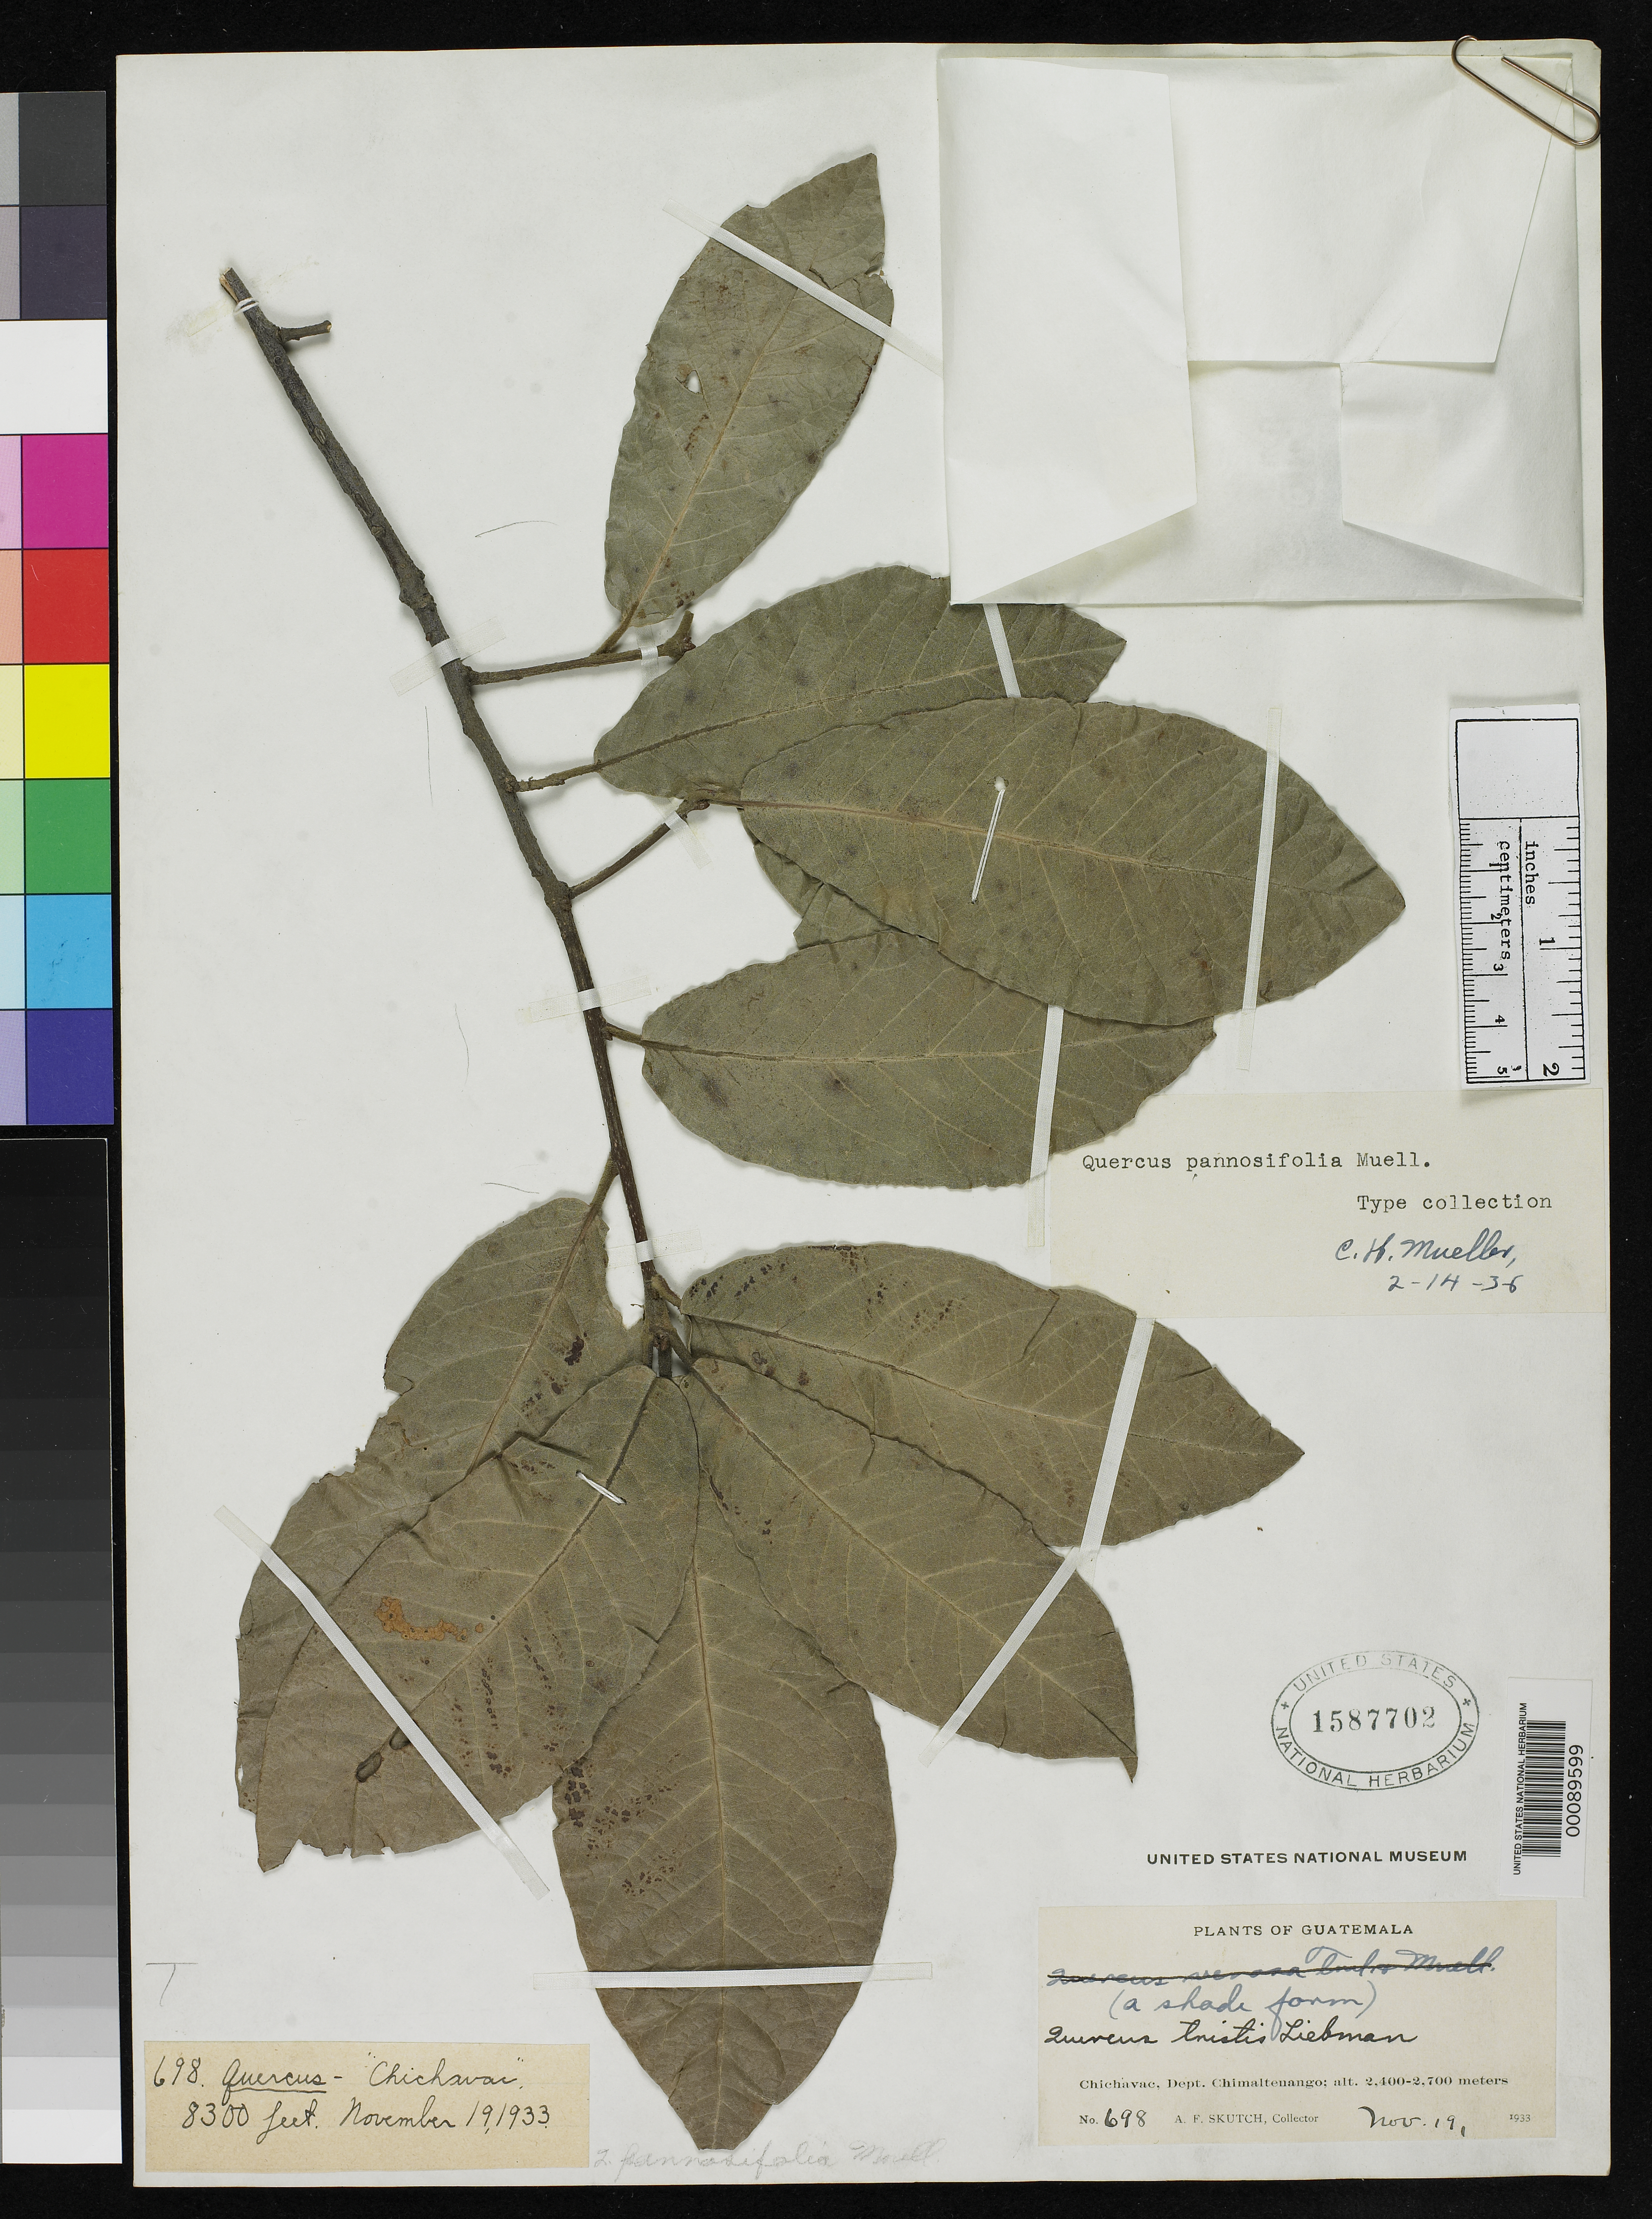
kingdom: Plantae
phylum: Tracheophyta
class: Magnoliopsida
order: Fagales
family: Fagaceae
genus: Quercus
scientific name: Quercus pannosifolia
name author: C.H. Mull.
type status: Type Fragment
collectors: A. F. Skutch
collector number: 698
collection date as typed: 19 Nov 1933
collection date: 1933-11-19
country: Guatemala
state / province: Chimaltenango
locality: Chichavac.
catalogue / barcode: US 1587702